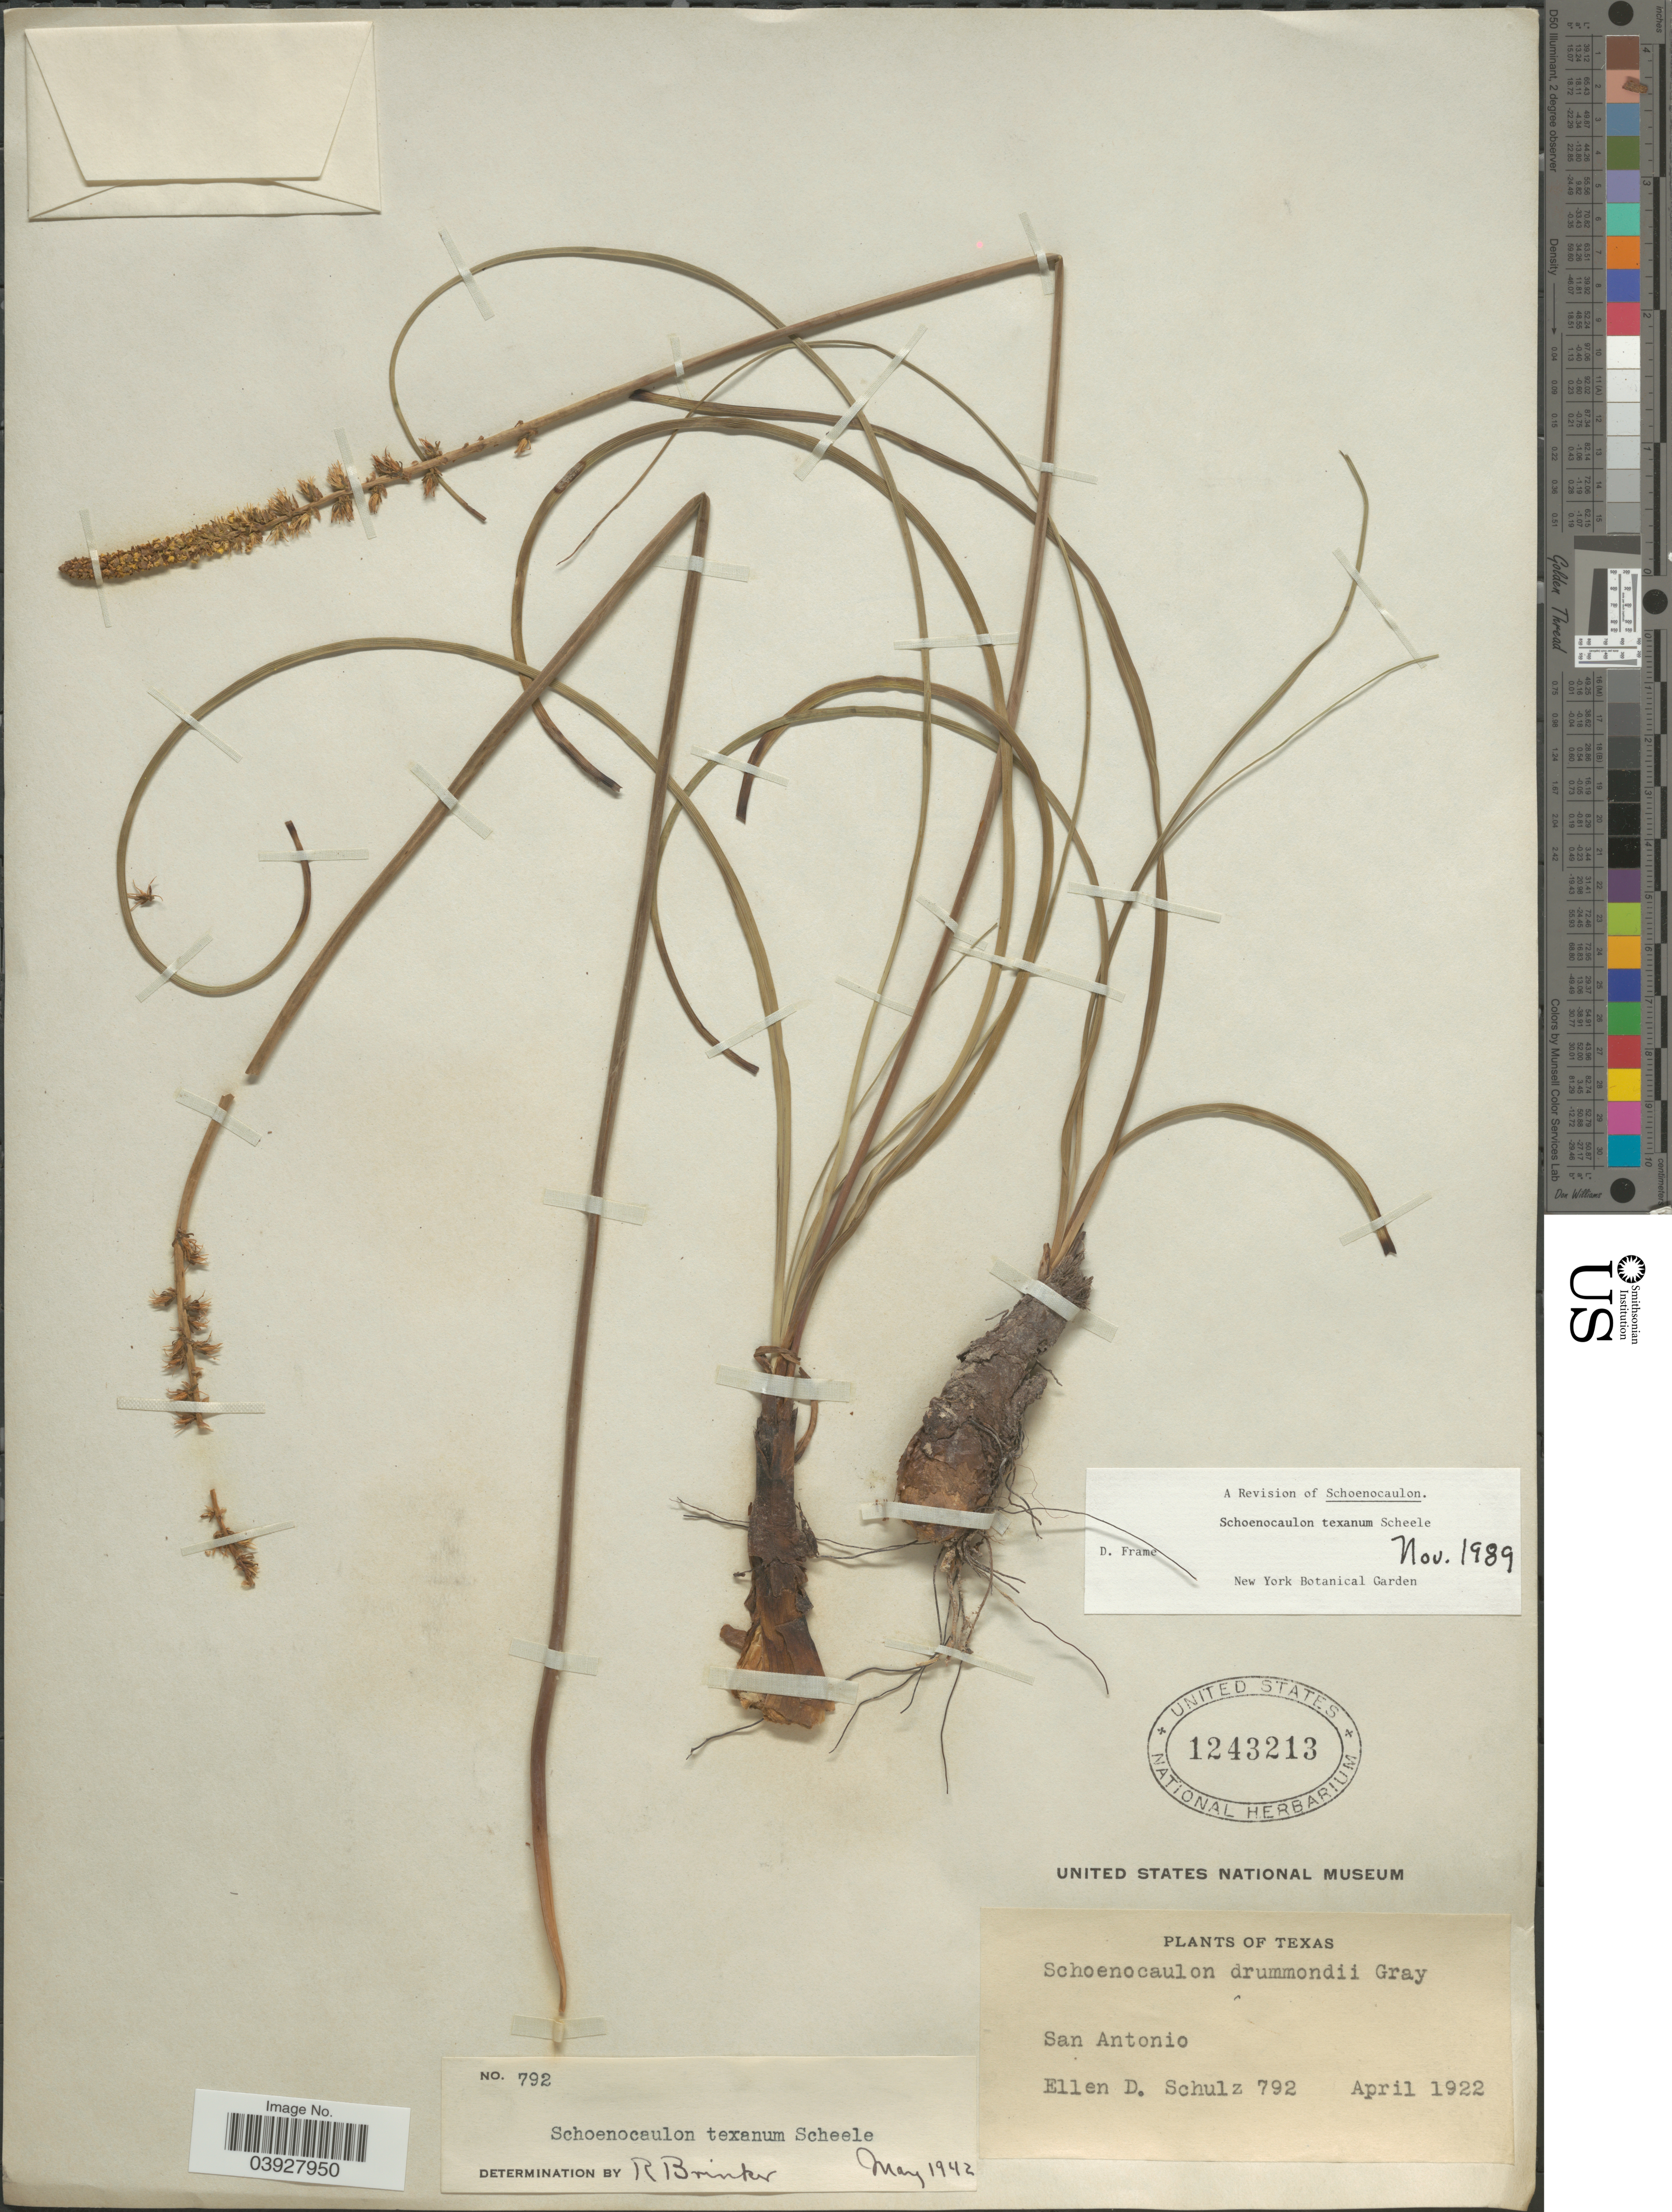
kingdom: Plantae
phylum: Tracheophyta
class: Liliopsida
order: Liliales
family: Melanthiaceae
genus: Schoenocaulon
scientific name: Schoenocaulon texanum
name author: Scheele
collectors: E. D. Schulz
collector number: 792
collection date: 1922-04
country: United States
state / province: Texas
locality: San Antonio.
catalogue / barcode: US 1243213